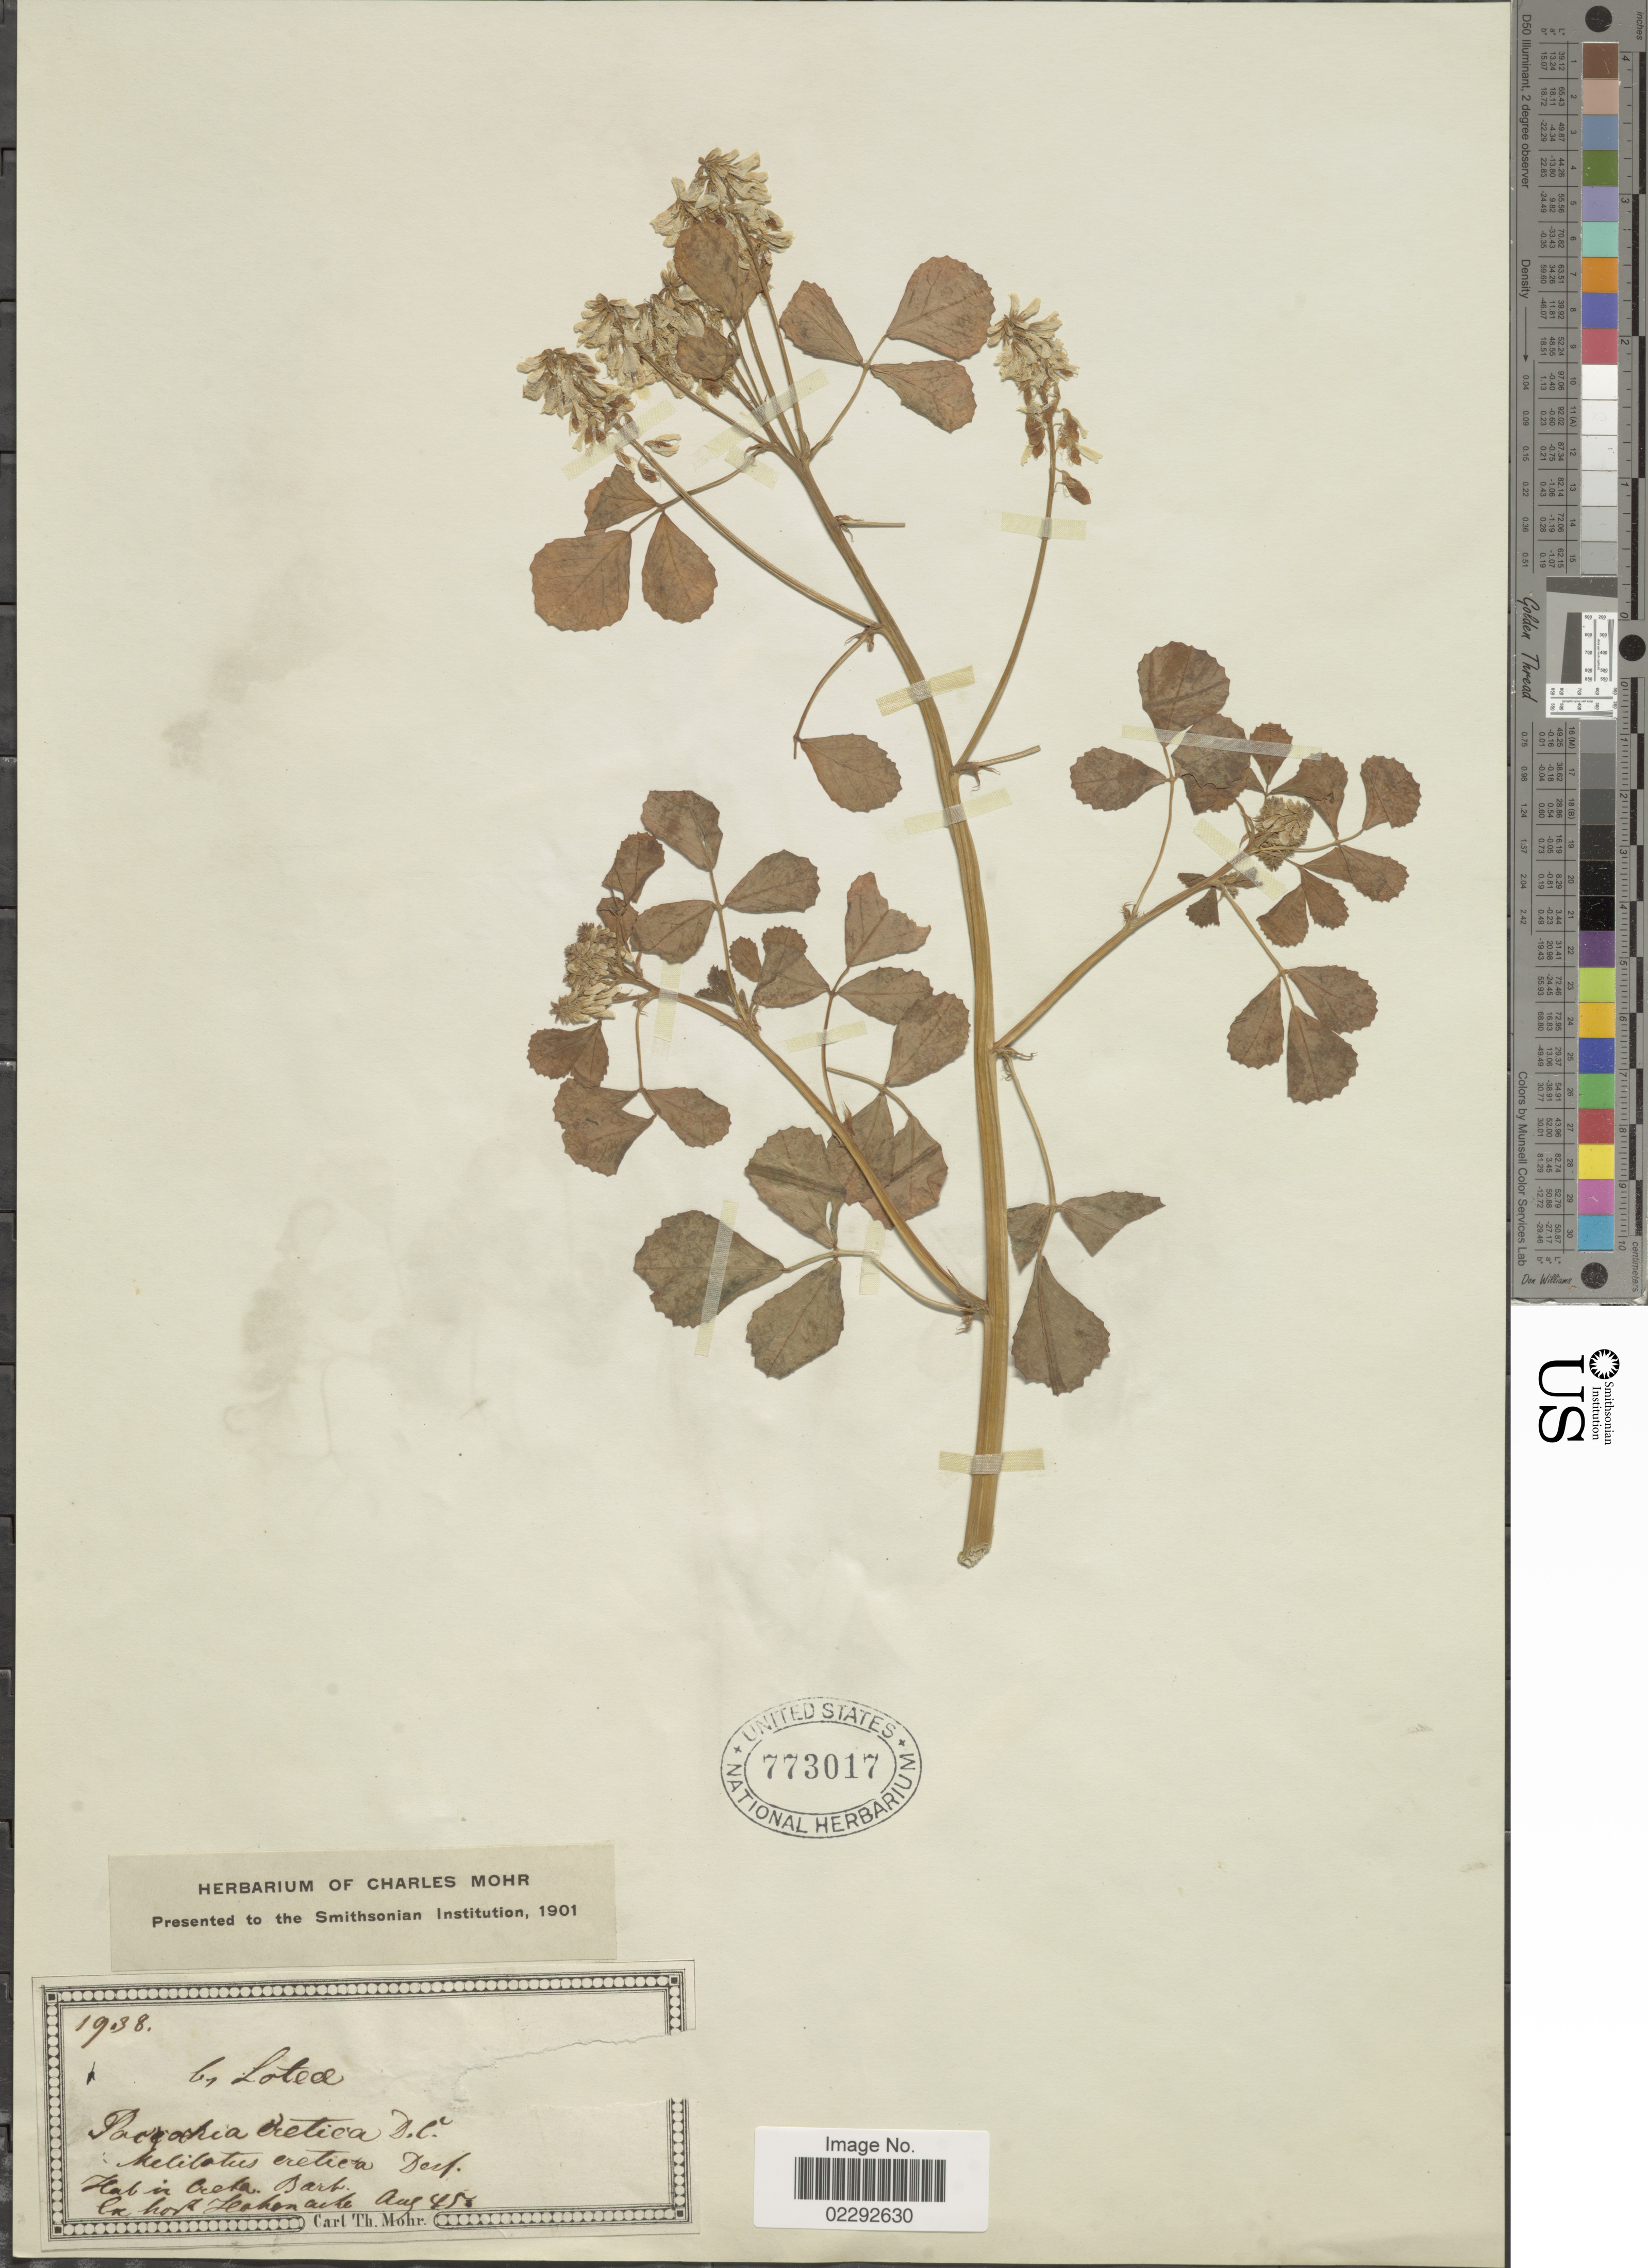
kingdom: Plantae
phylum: Tracheophyta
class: Magnoliopsida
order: Fabales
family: Fabaceae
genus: Trigonella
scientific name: Trigonella cretica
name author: (L.) Boiss.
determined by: Strong, Mark T., (BOT), Smithsonian Institution - National Museum of Natural History (UNITED STATES)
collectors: ex Hort. Hohenacker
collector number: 1938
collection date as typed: Transcribed d/m/y: /8/45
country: Greece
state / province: Crete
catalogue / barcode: US 773017